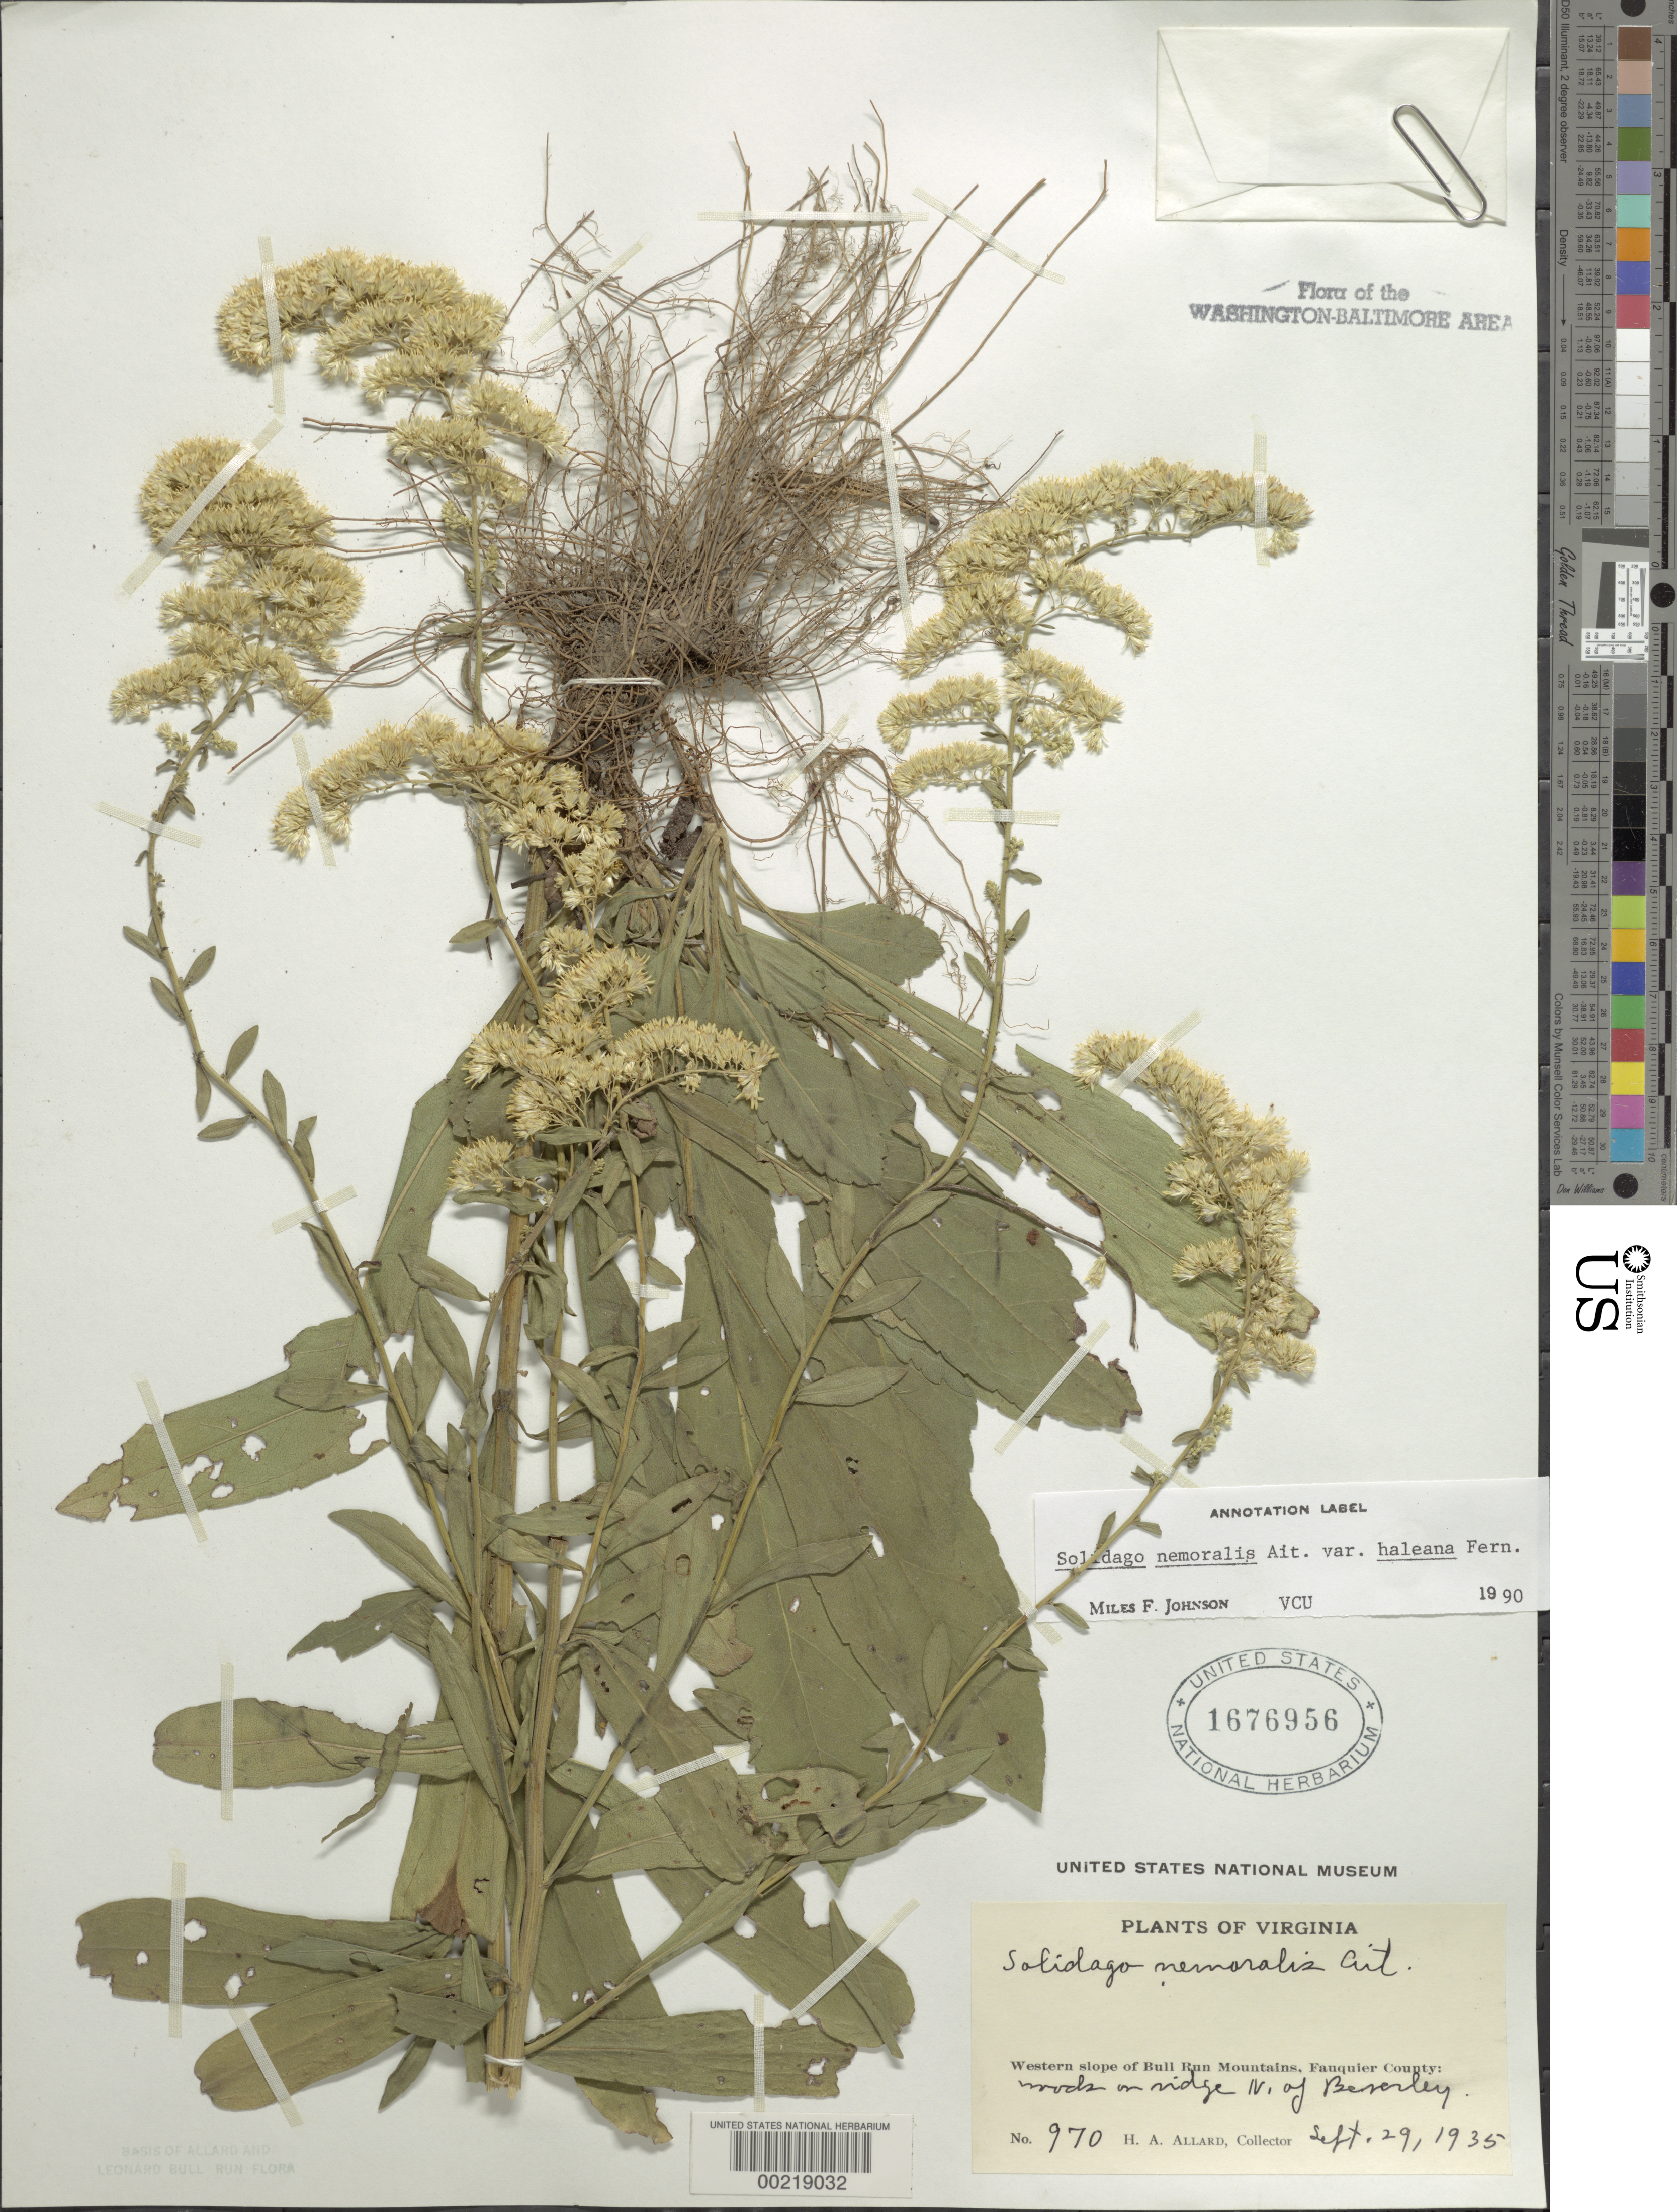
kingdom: Plantae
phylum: Tracheophyta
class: Magnoliopsida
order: Asterales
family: Asteraceae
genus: Solidago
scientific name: Solidago nemoralis var. haleana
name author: Aiton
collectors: H. A. Allard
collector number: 970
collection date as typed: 29 Sep 1935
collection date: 1935-09-29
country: United States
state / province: Virginia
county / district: Fauquier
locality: North of Beverley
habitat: Woods on ridge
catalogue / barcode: US 1676956